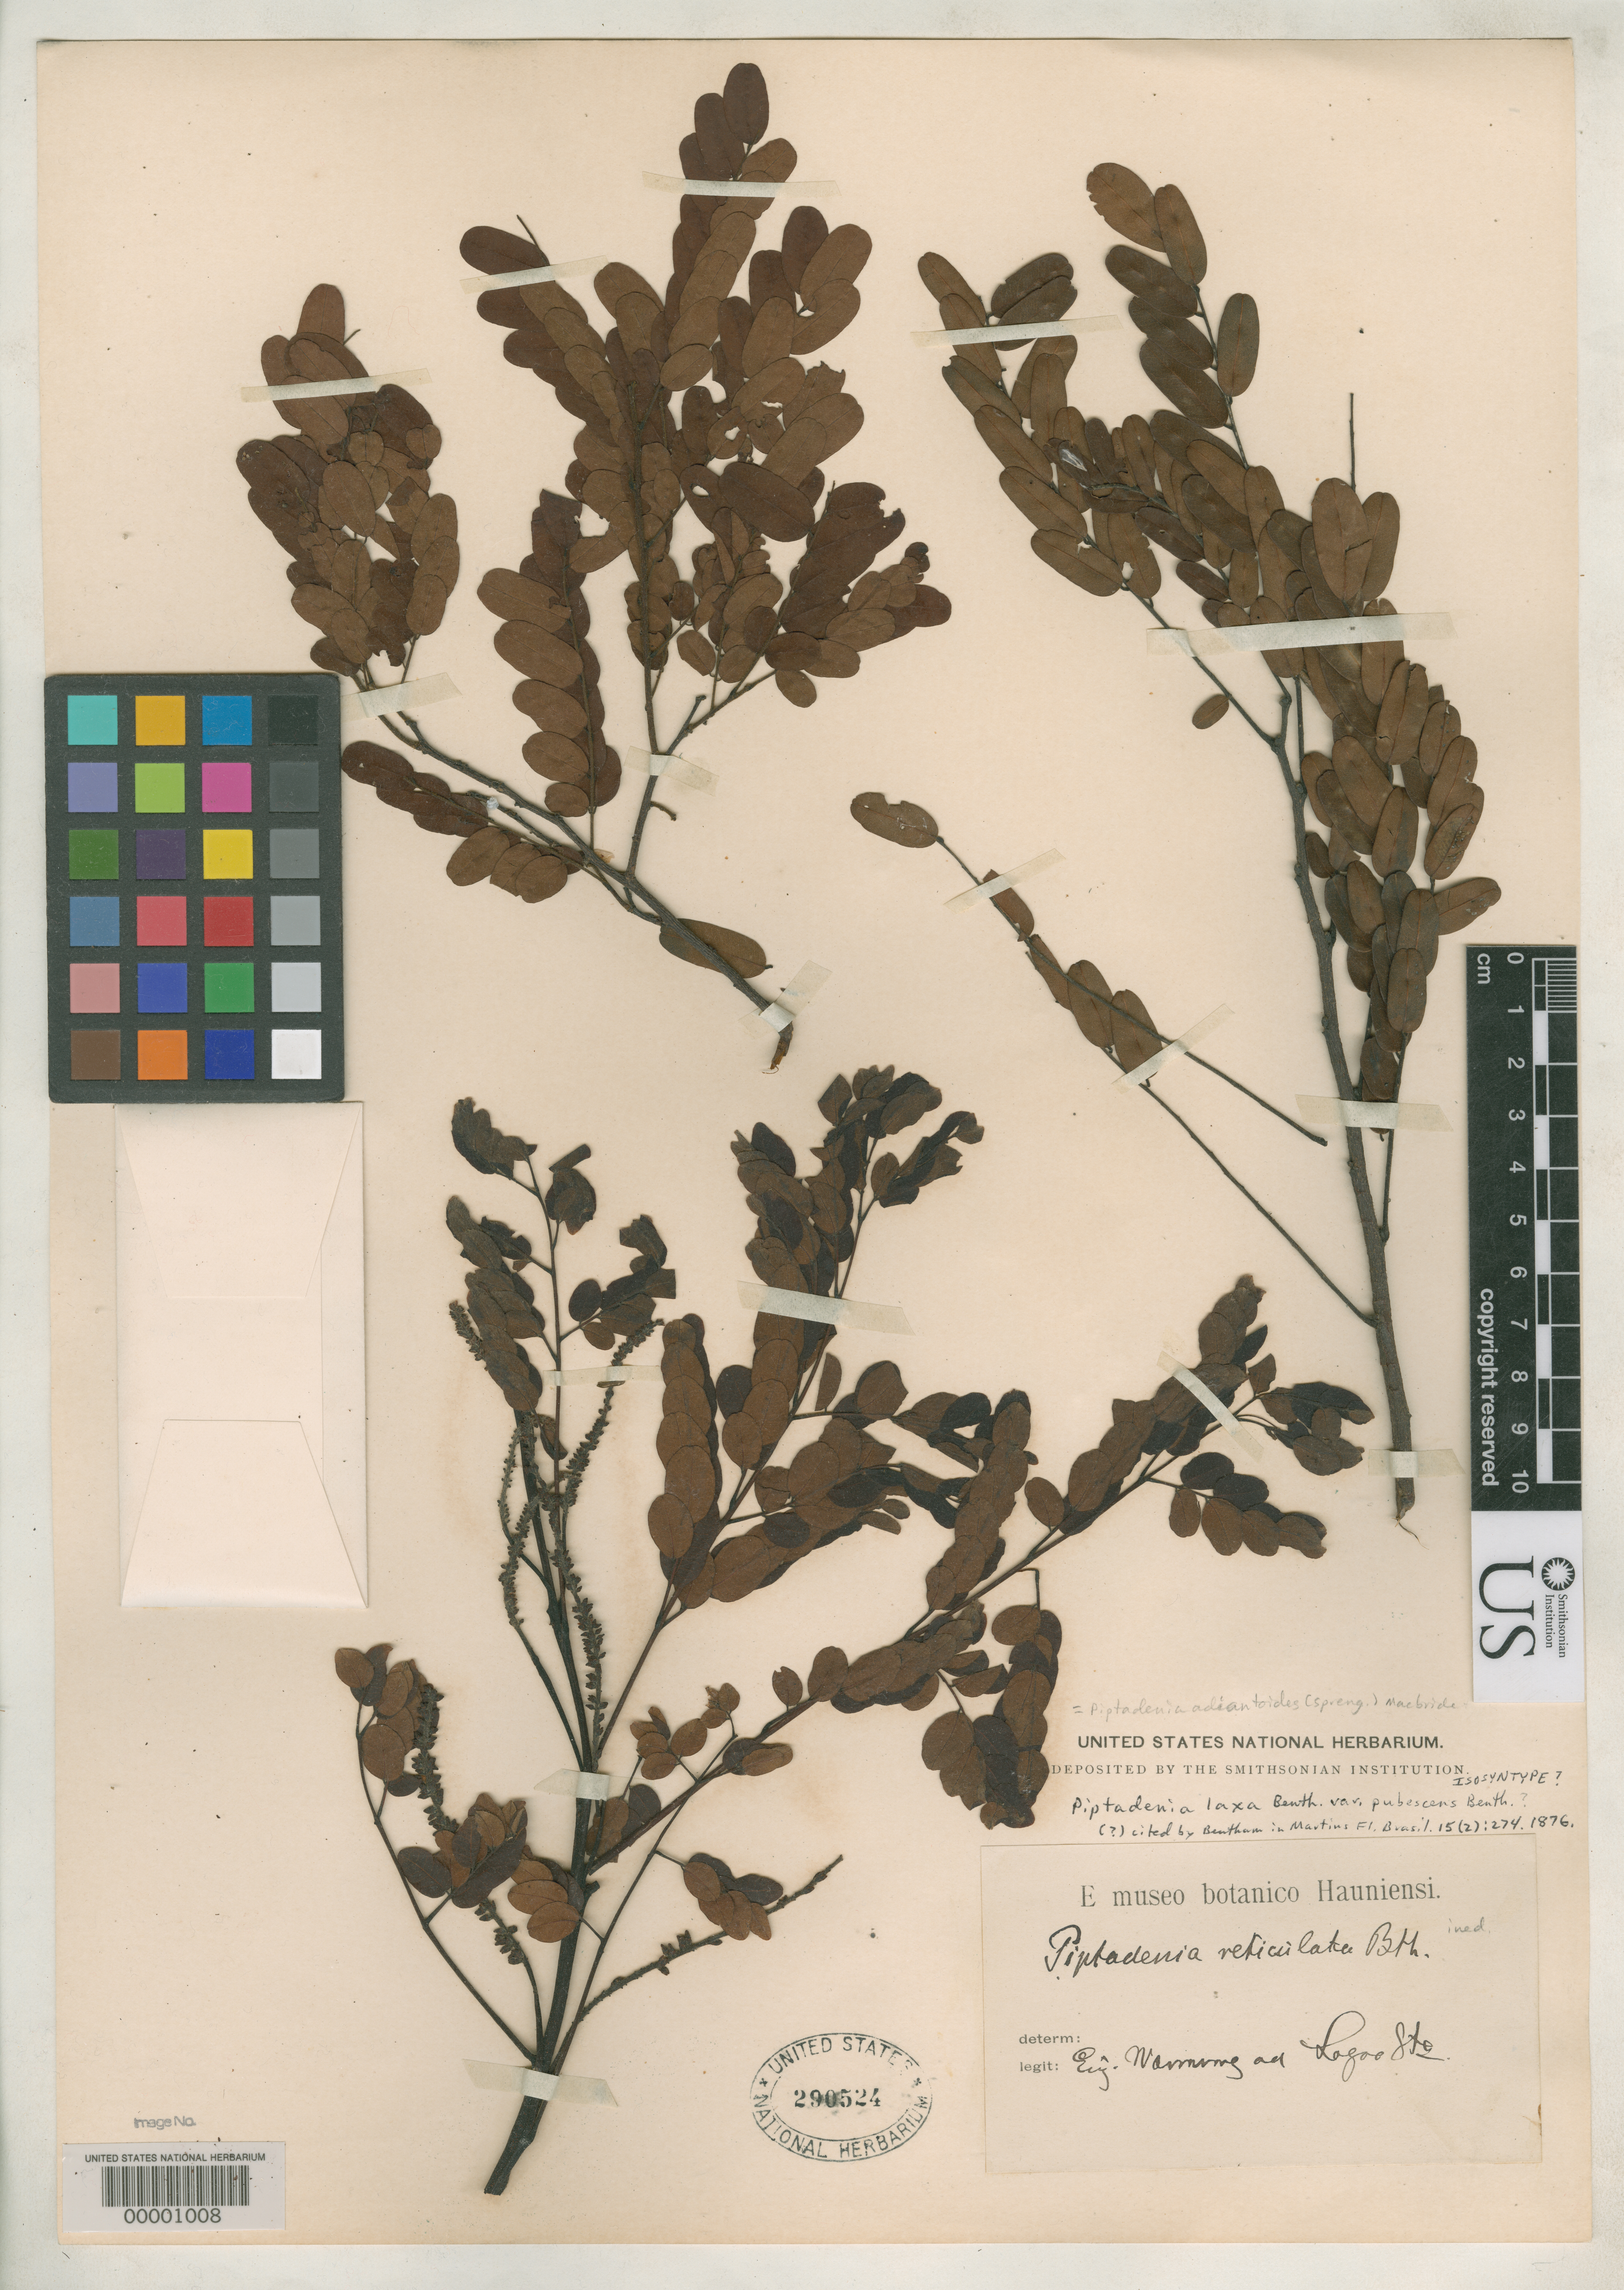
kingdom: Plantae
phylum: Tracheophyta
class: Magnoliopsida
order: Fabales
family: Fabaceae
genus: Piptadenia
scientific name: Piptadenia laxa var. pubescens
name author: Benth. in Mart.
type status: Isosyntype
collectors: E. Warming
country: Brazil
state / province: Minas Gerais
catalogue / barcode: US 290524